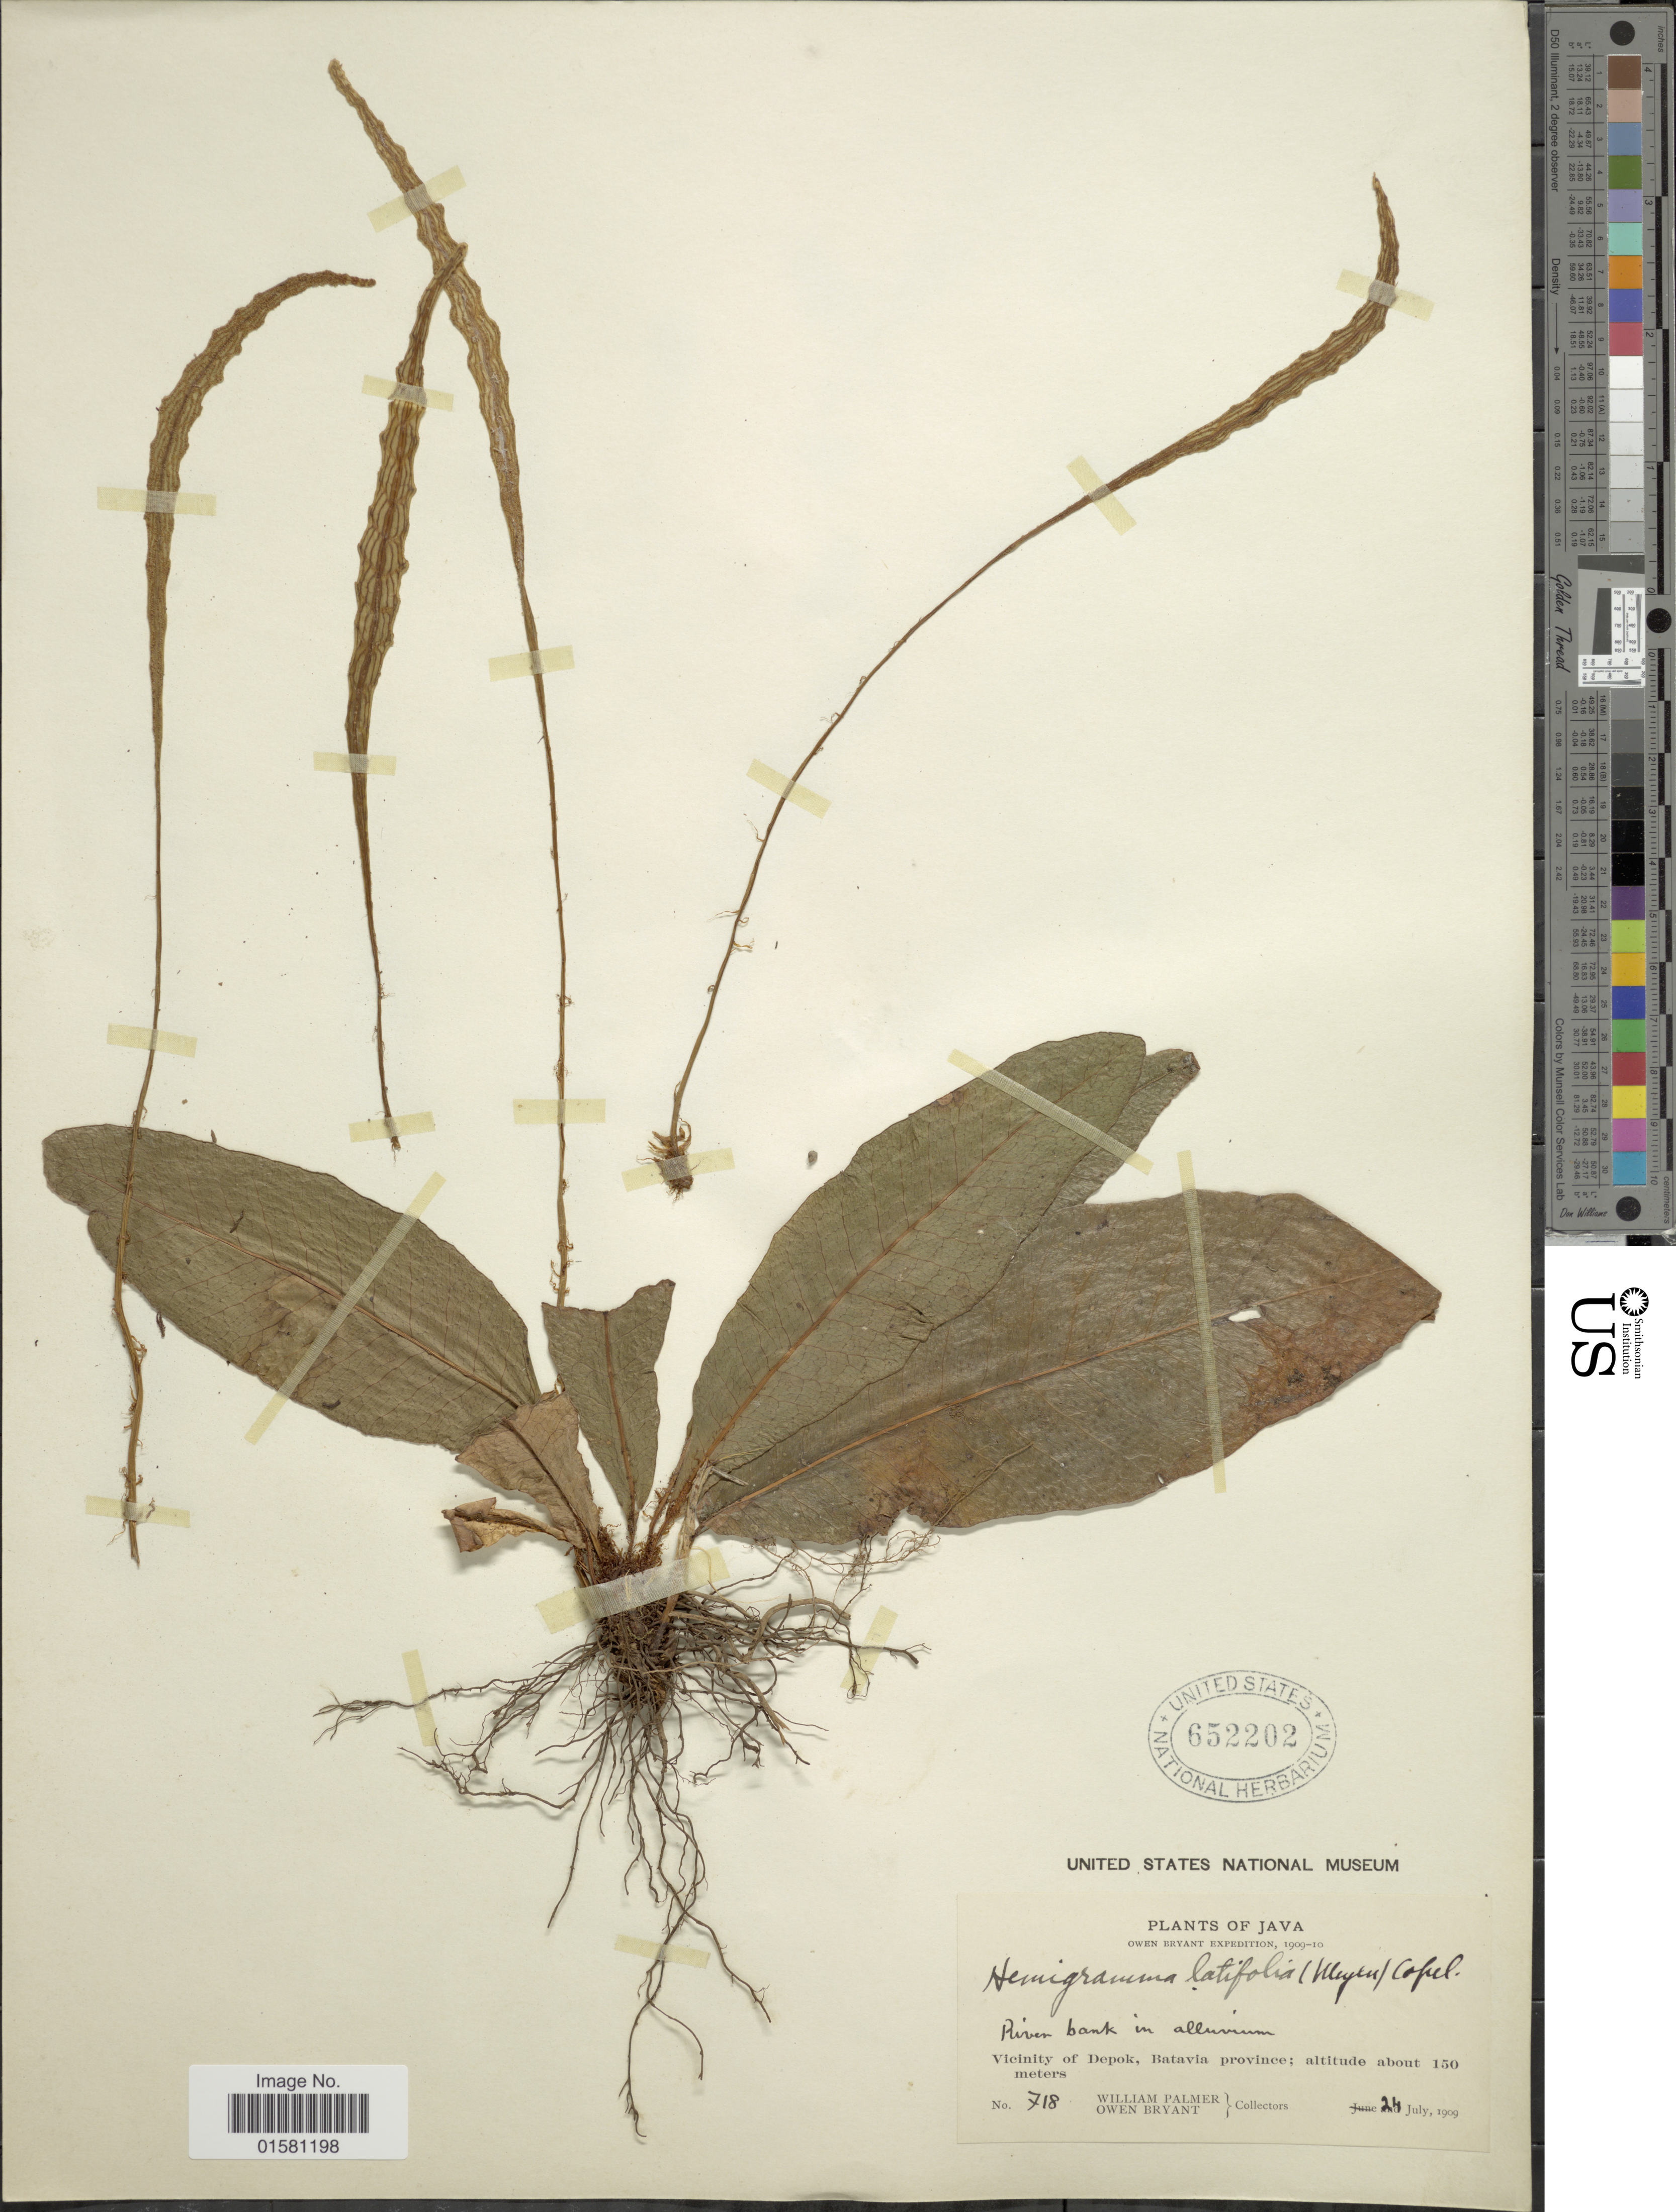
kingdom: Plantae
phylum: Tracheophyta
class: Polypodiopsida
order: Polypodiales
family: Tectariaceae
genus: Tectaria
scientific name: Tectaria taccifolia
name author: (Fée) M.G. Price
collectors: W. Palmer & O. Bryant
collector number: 718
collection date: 1909-07-24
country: Indonesia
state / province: Java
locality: Java, vicinity of Depok, Batavia province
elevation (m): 150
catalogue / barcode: US 652202